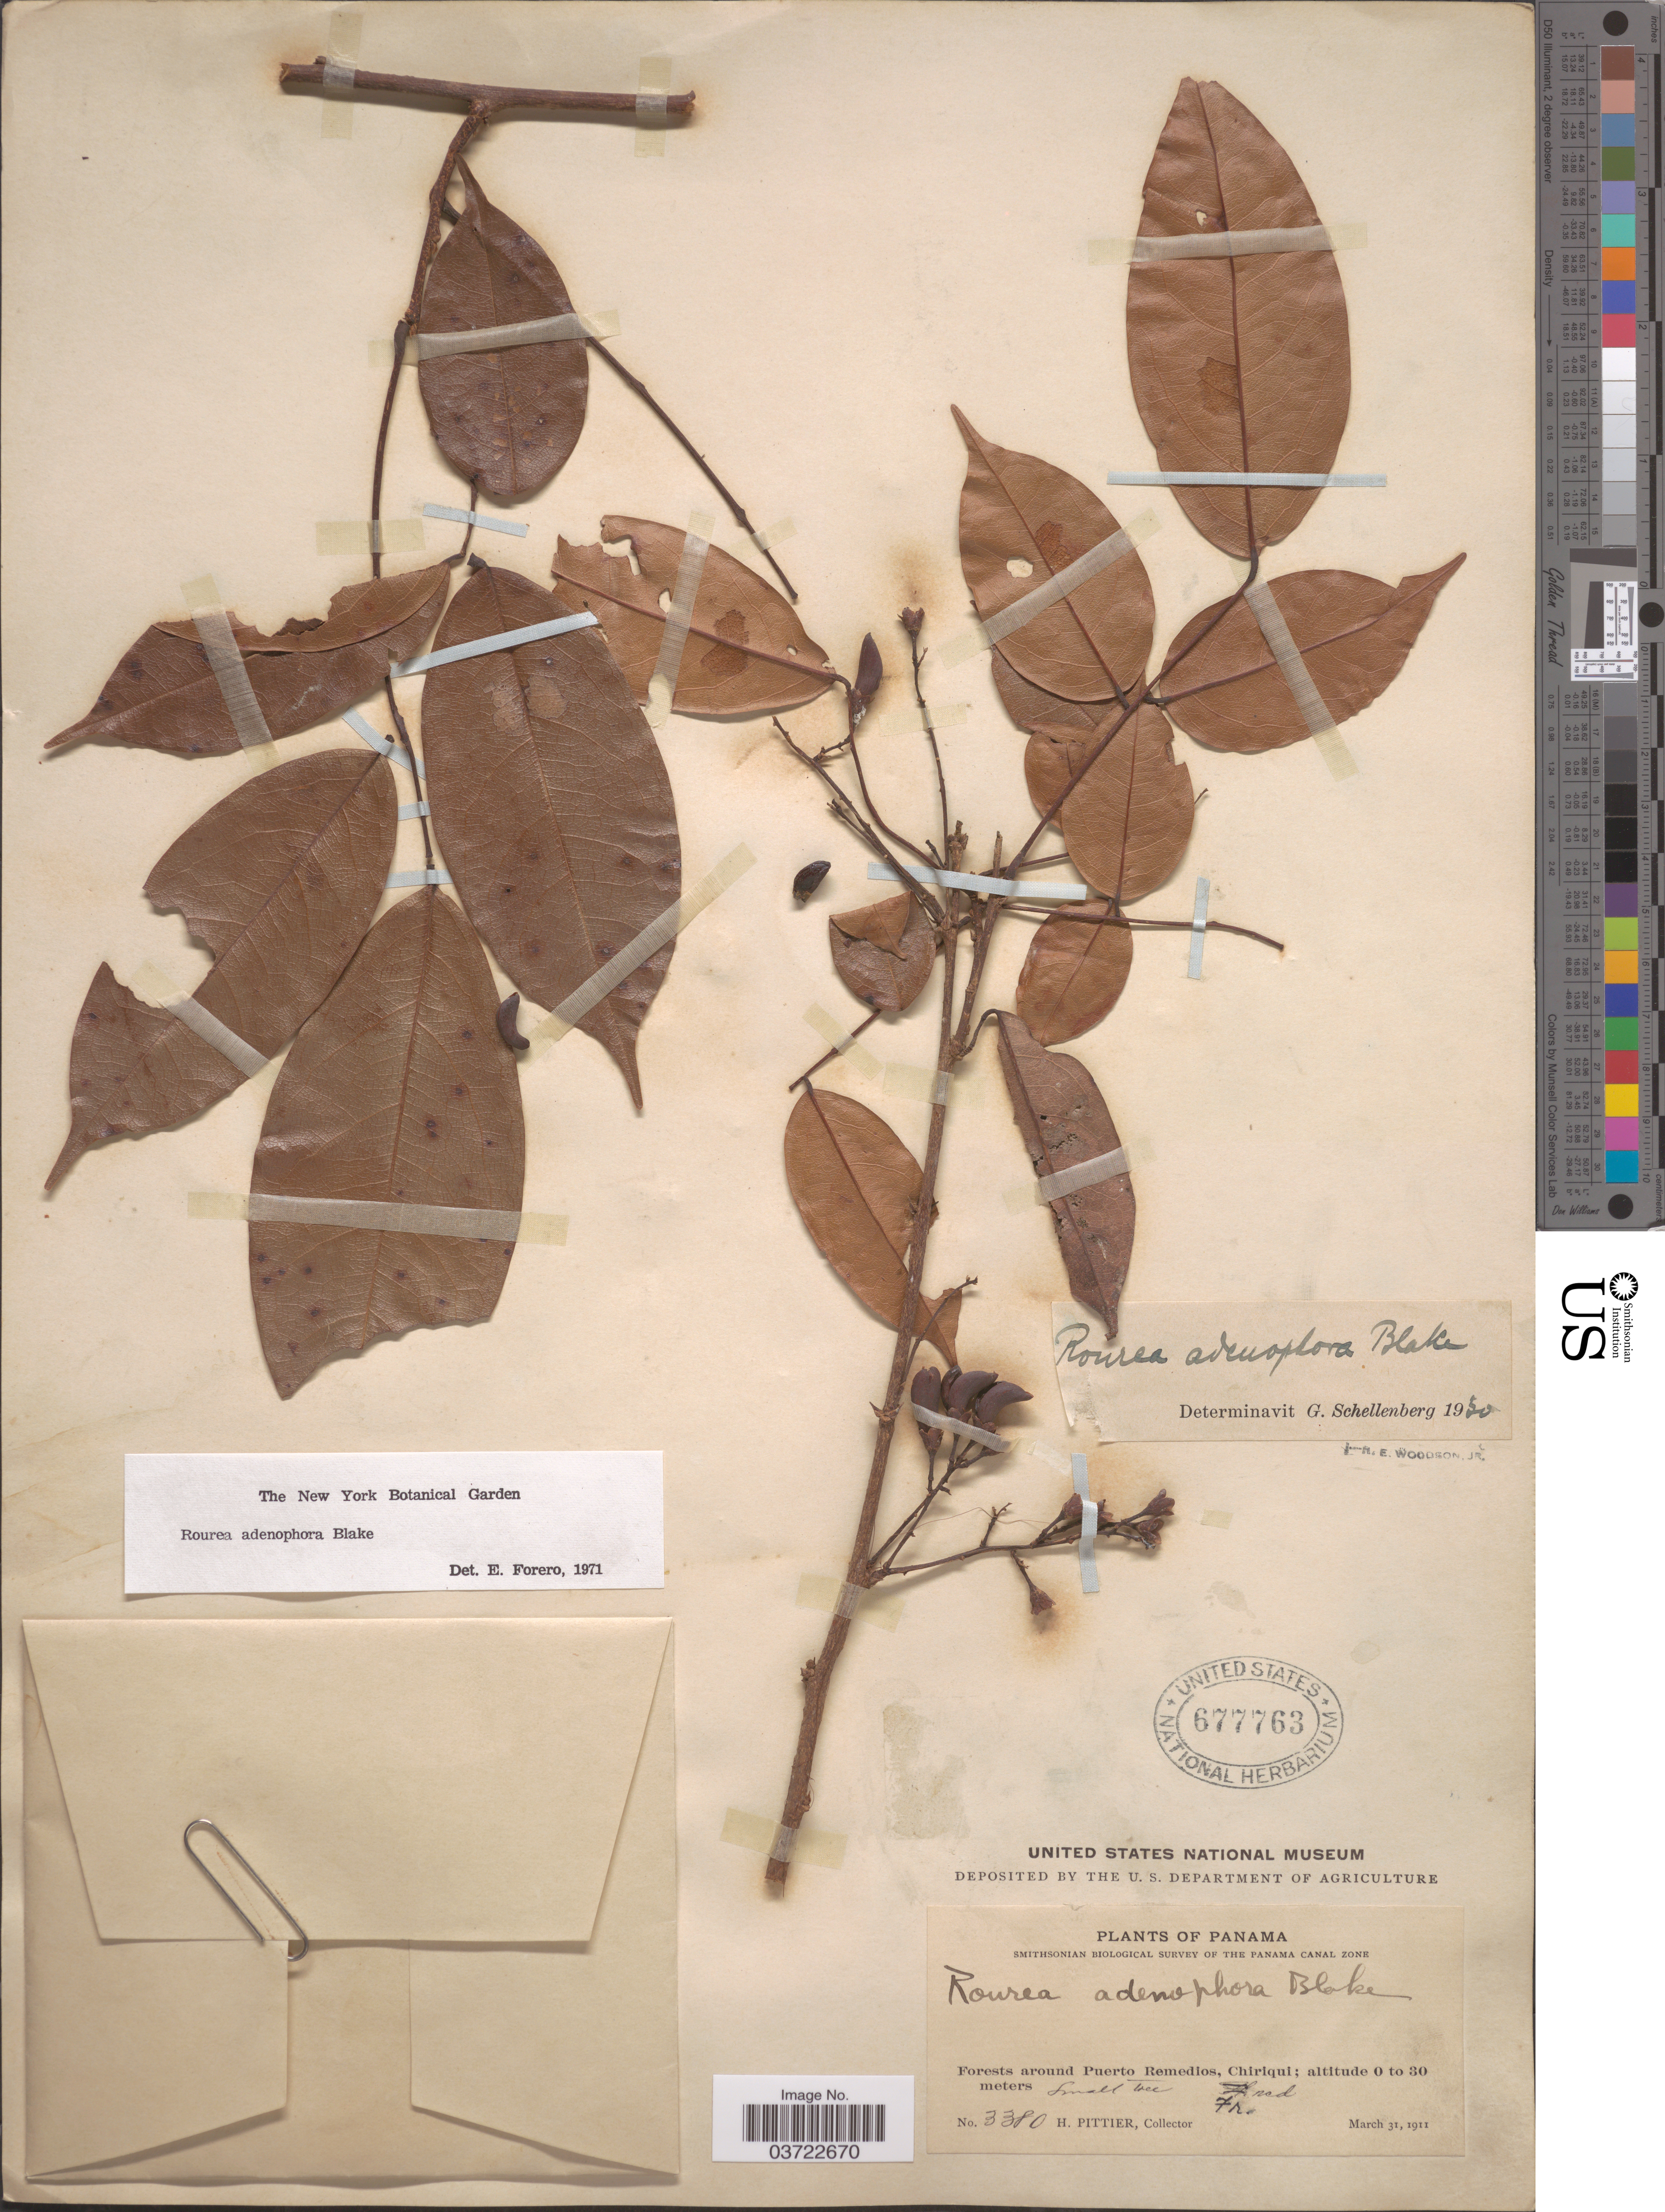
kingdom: Plantae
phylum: Tracheophyta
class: Magnoliopsida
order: Oxalidales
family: Connaraceae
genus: Rourea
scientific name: Rourea adenophora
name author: S.F. Blake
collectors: H. F. Pittier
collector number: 3380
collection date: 1911-03-31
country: Panama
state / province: Chiriqui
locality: The Panama Canal Zone. Forests around Puerto Remedios.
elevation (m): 0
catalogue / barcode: US 677763